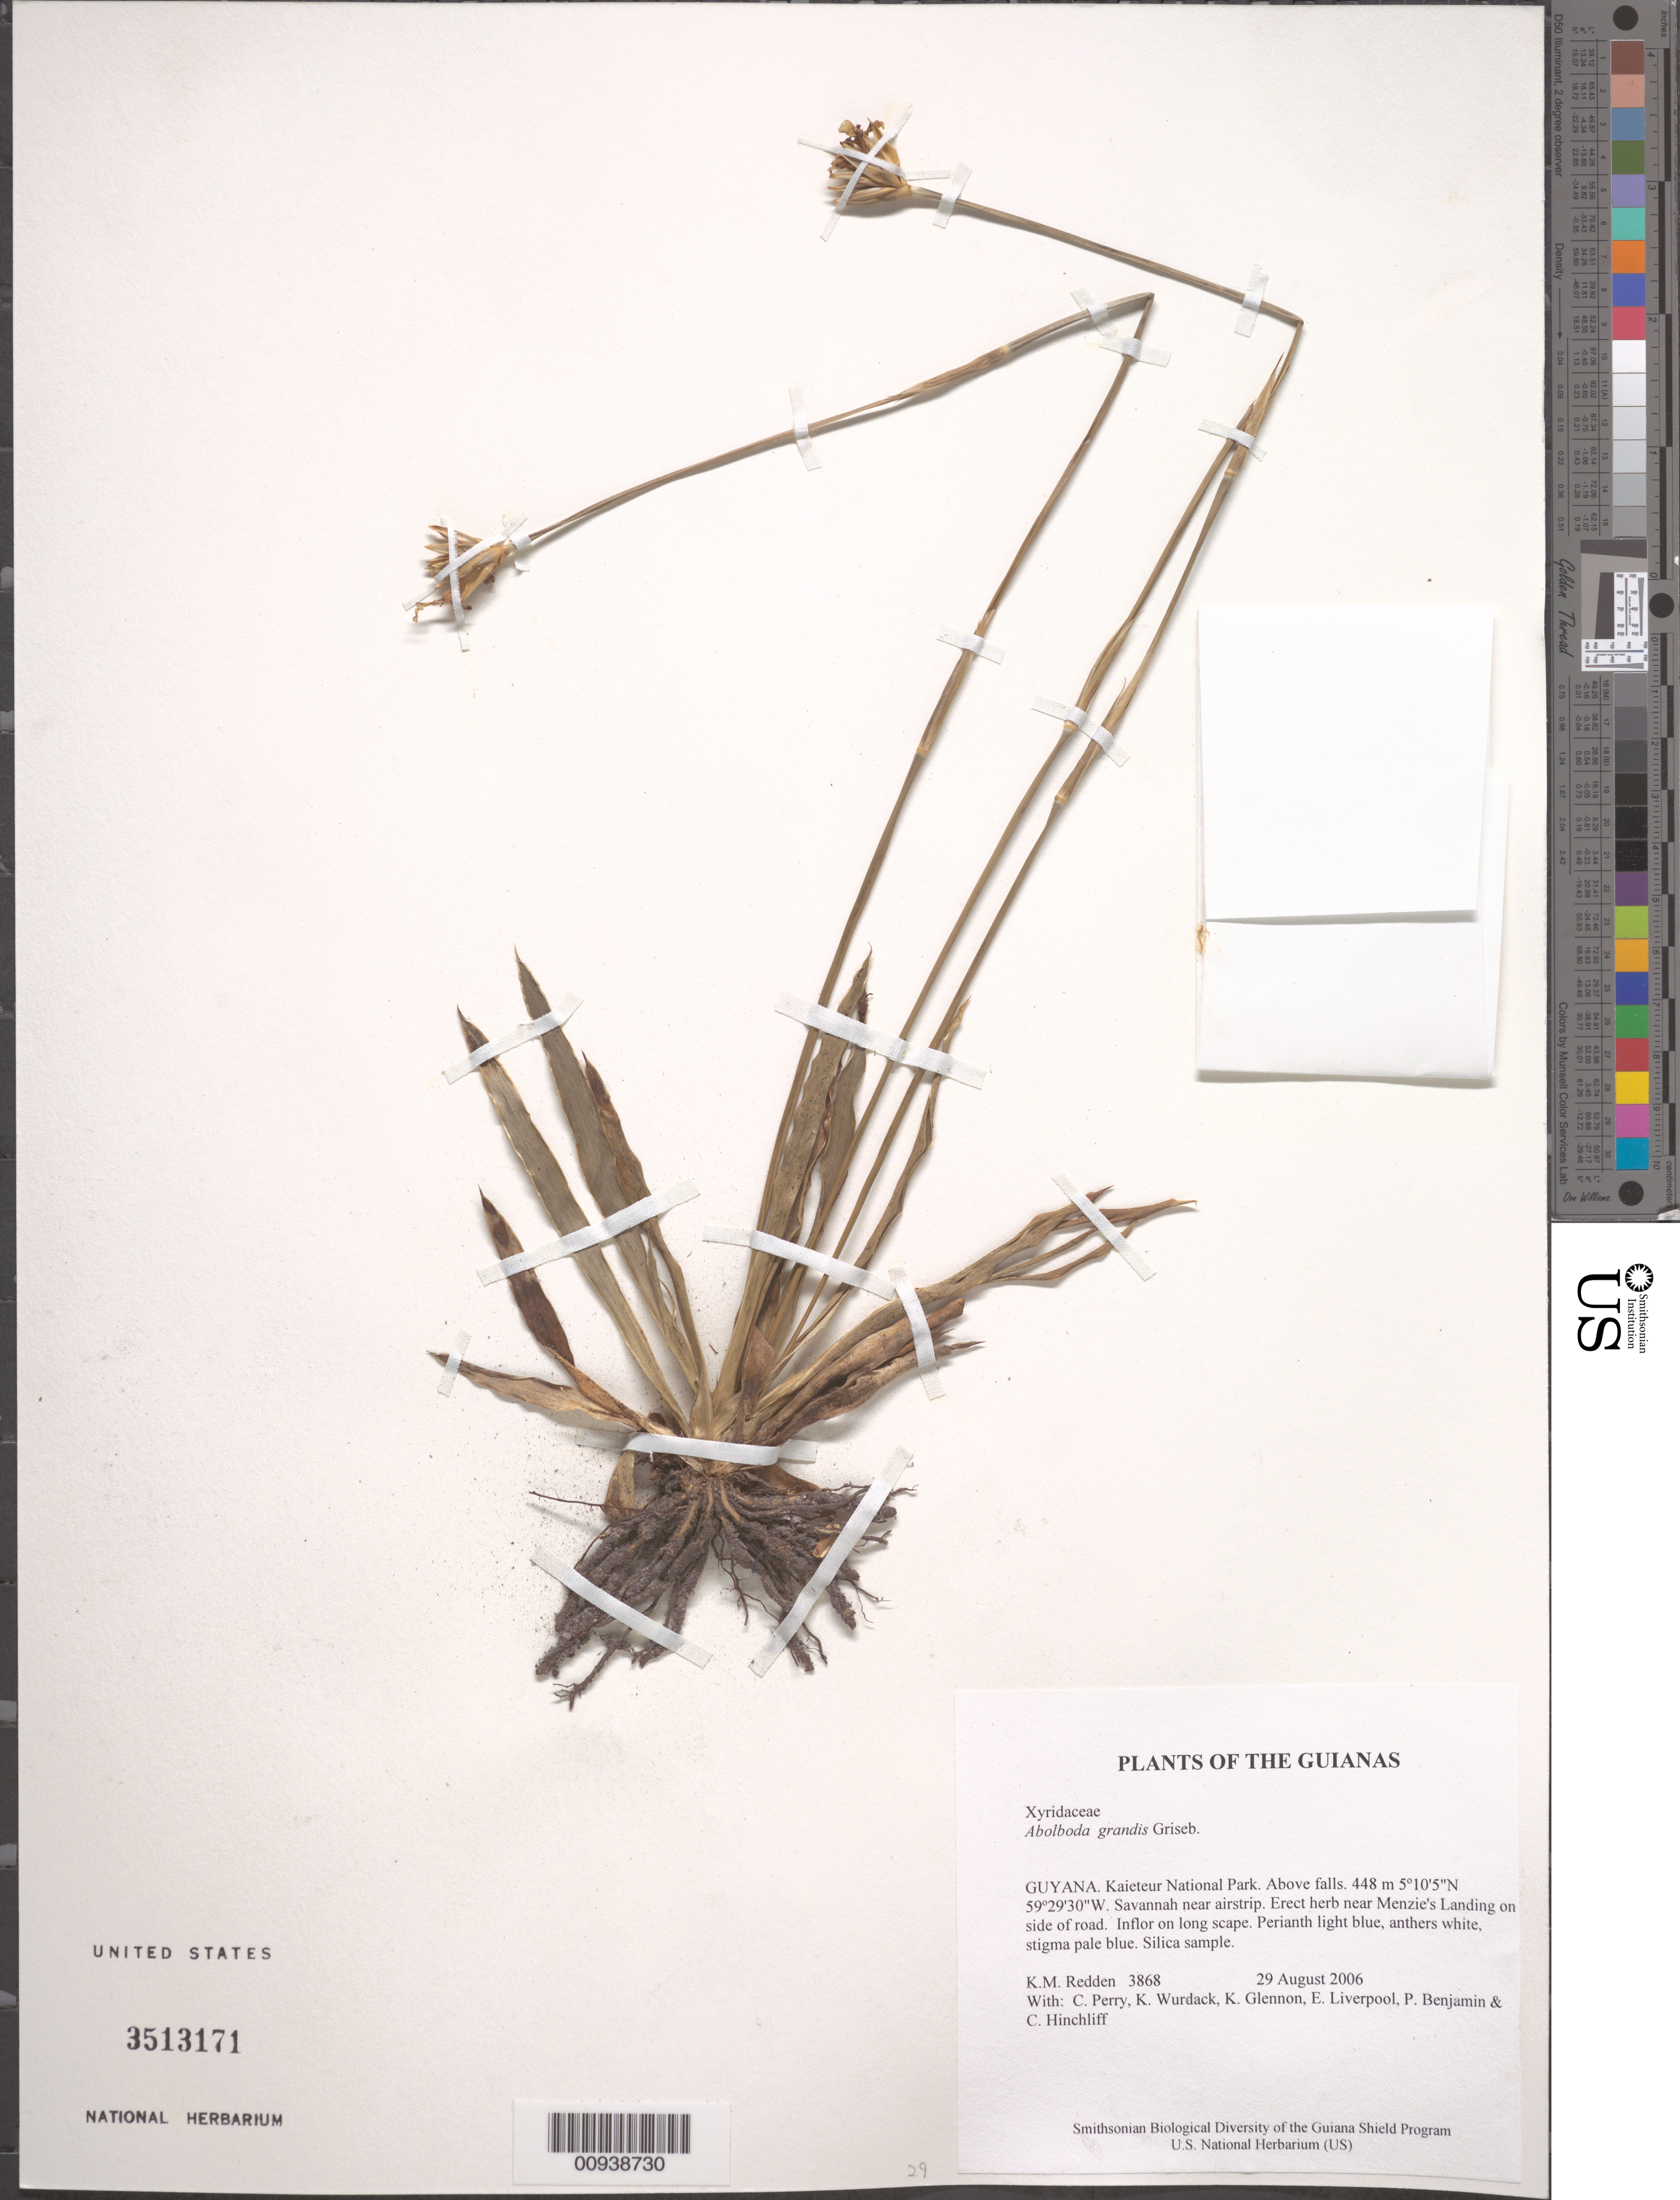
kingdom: Plantae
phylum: Tracheophyta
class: Liliopsida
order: Poales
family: Xyridaceae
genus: Abolboda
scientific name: Abolboda grandis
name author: Griseb.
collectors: K. M. Redden, C. Perry, K. Wurdack, K. Glennon, E. Liverpool, P. Benjamin & C. E. Hinchliff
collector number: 3868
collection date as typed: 29 August 2006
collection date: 2006-08-29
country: Guyana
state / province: Potaro-Siparuni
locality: Kaieteur National Park. Above falls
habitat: Savanna near airstrip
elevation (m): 448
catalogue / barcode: US 3513171